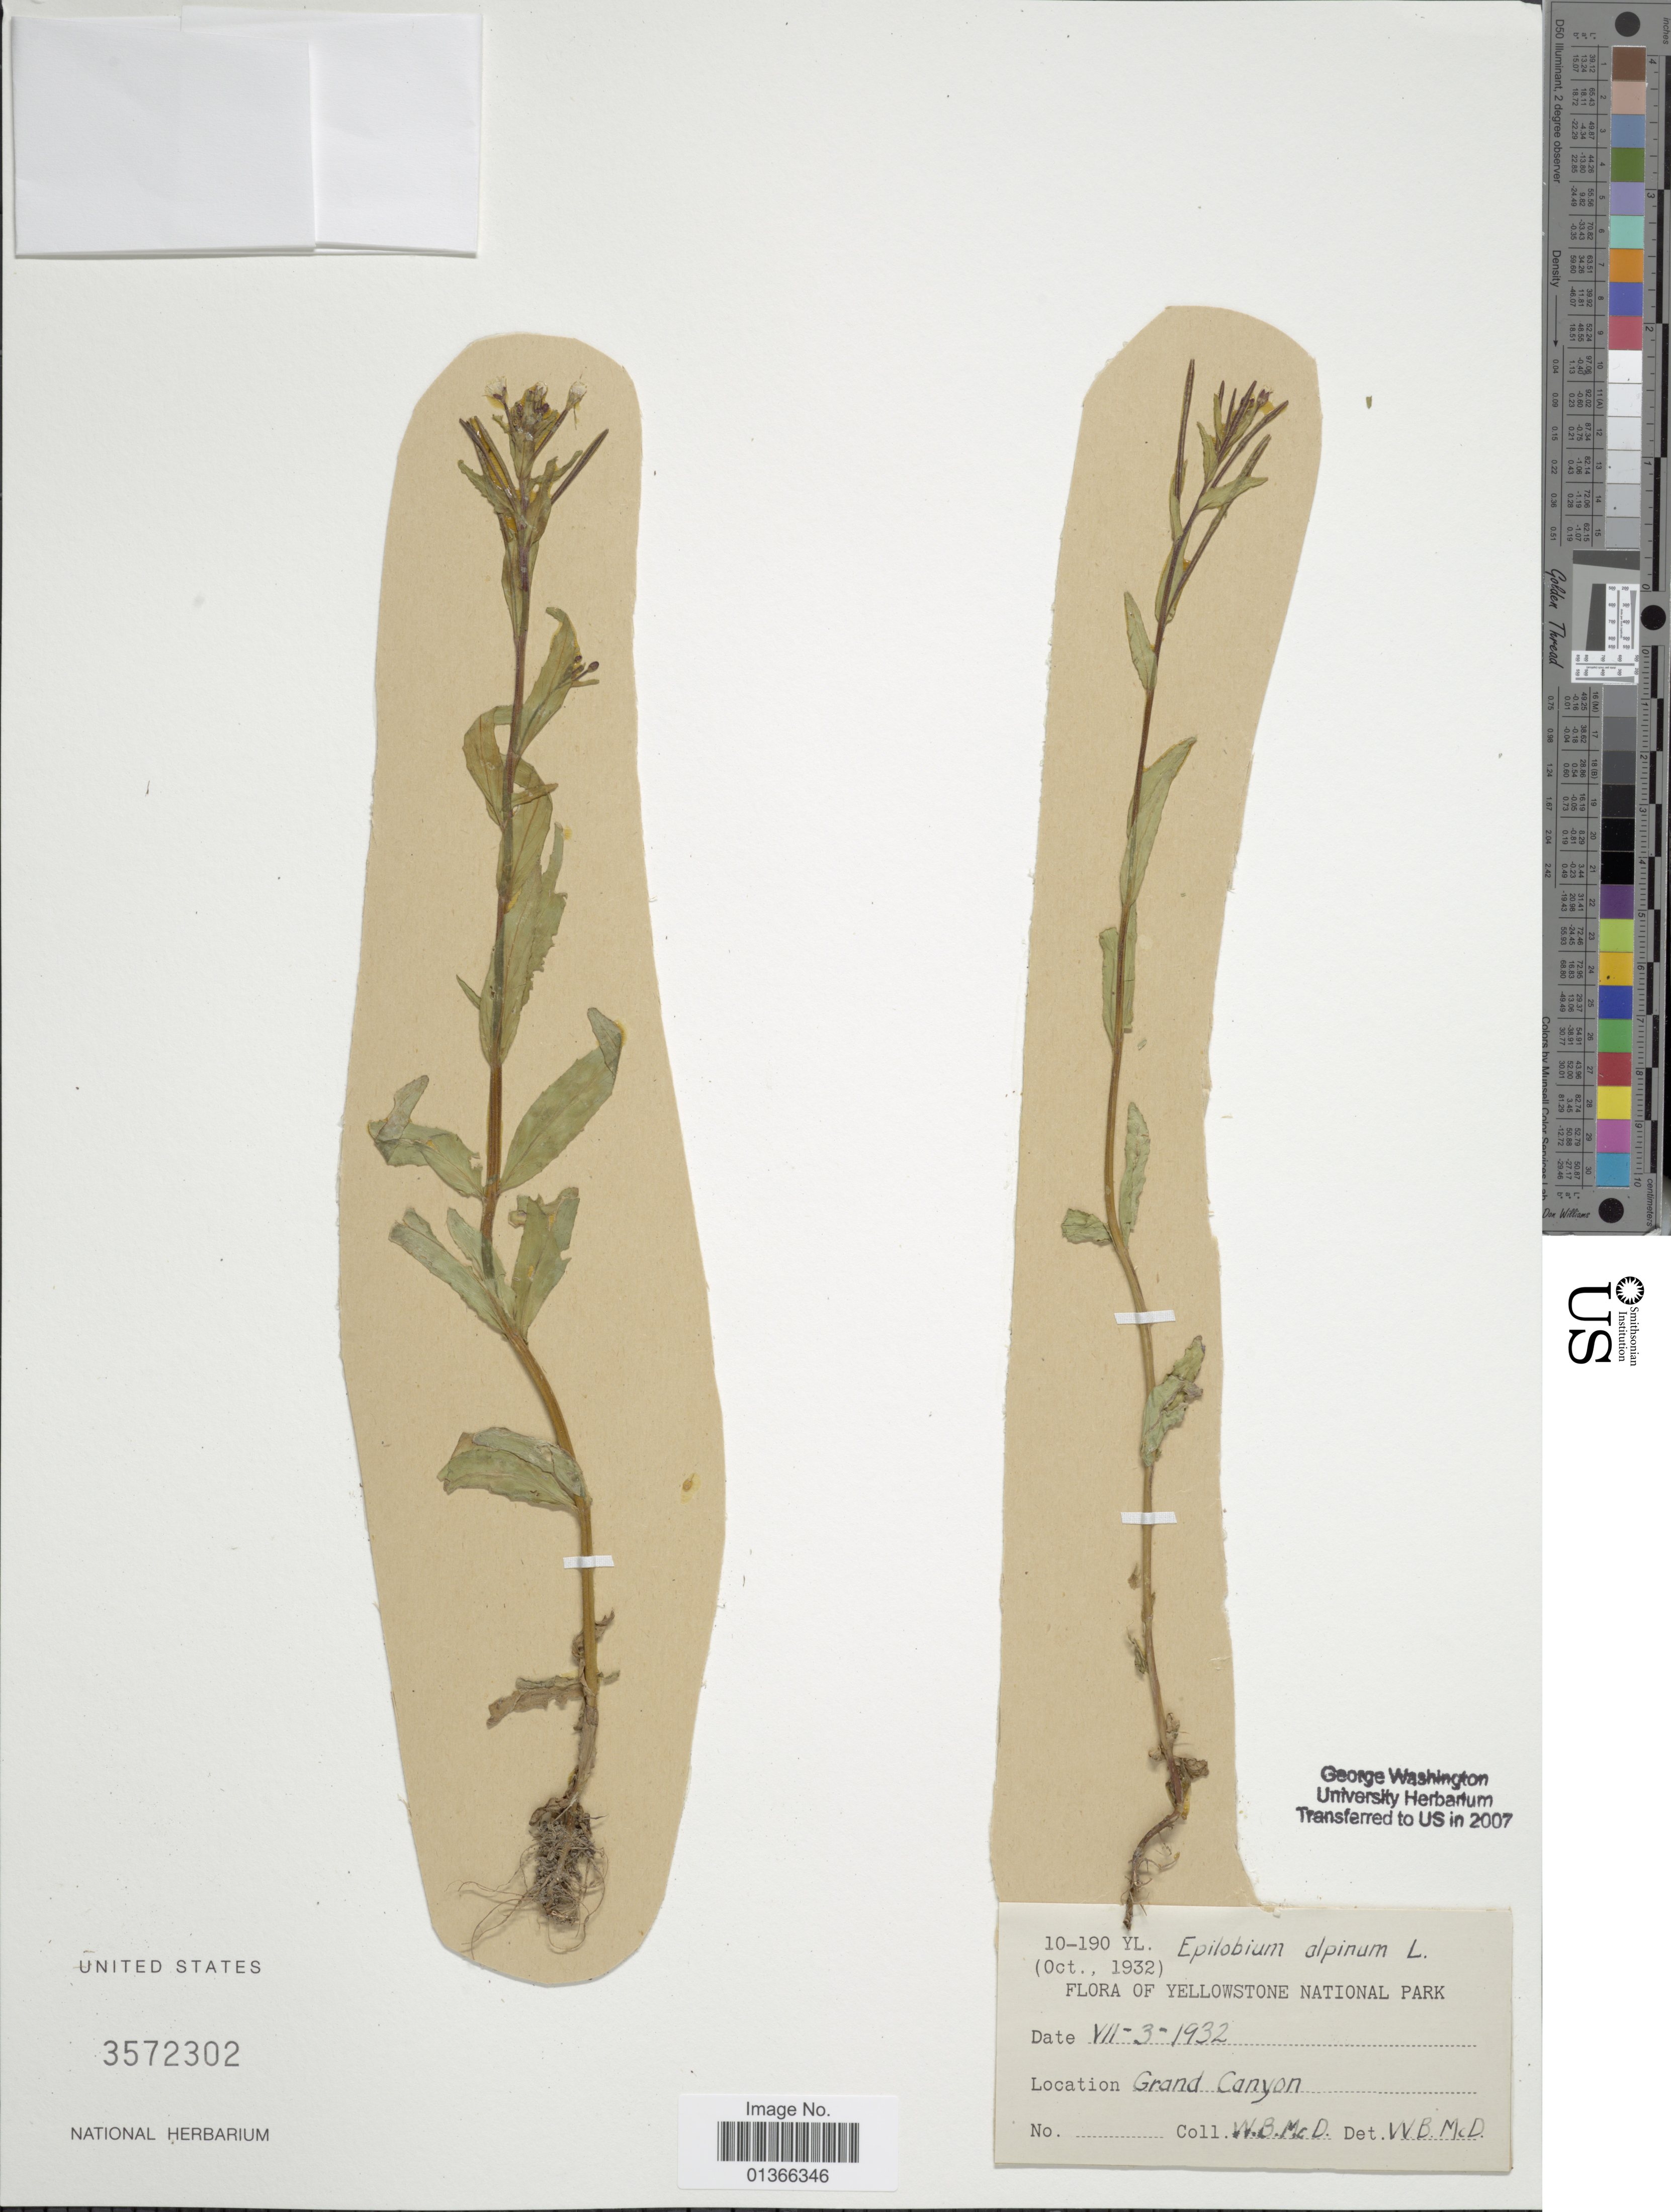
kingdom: Plantae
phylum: Tracheophyta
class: Magnoliopsida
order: Myrtales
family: Onagraceae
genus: Epilobium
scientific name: Epilobium sp.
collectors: W. McDougall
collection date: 1932-07-03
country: United States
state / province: Wyoming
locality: Yellowstone National Park. Grand Canyon.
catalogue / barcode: US 3572302